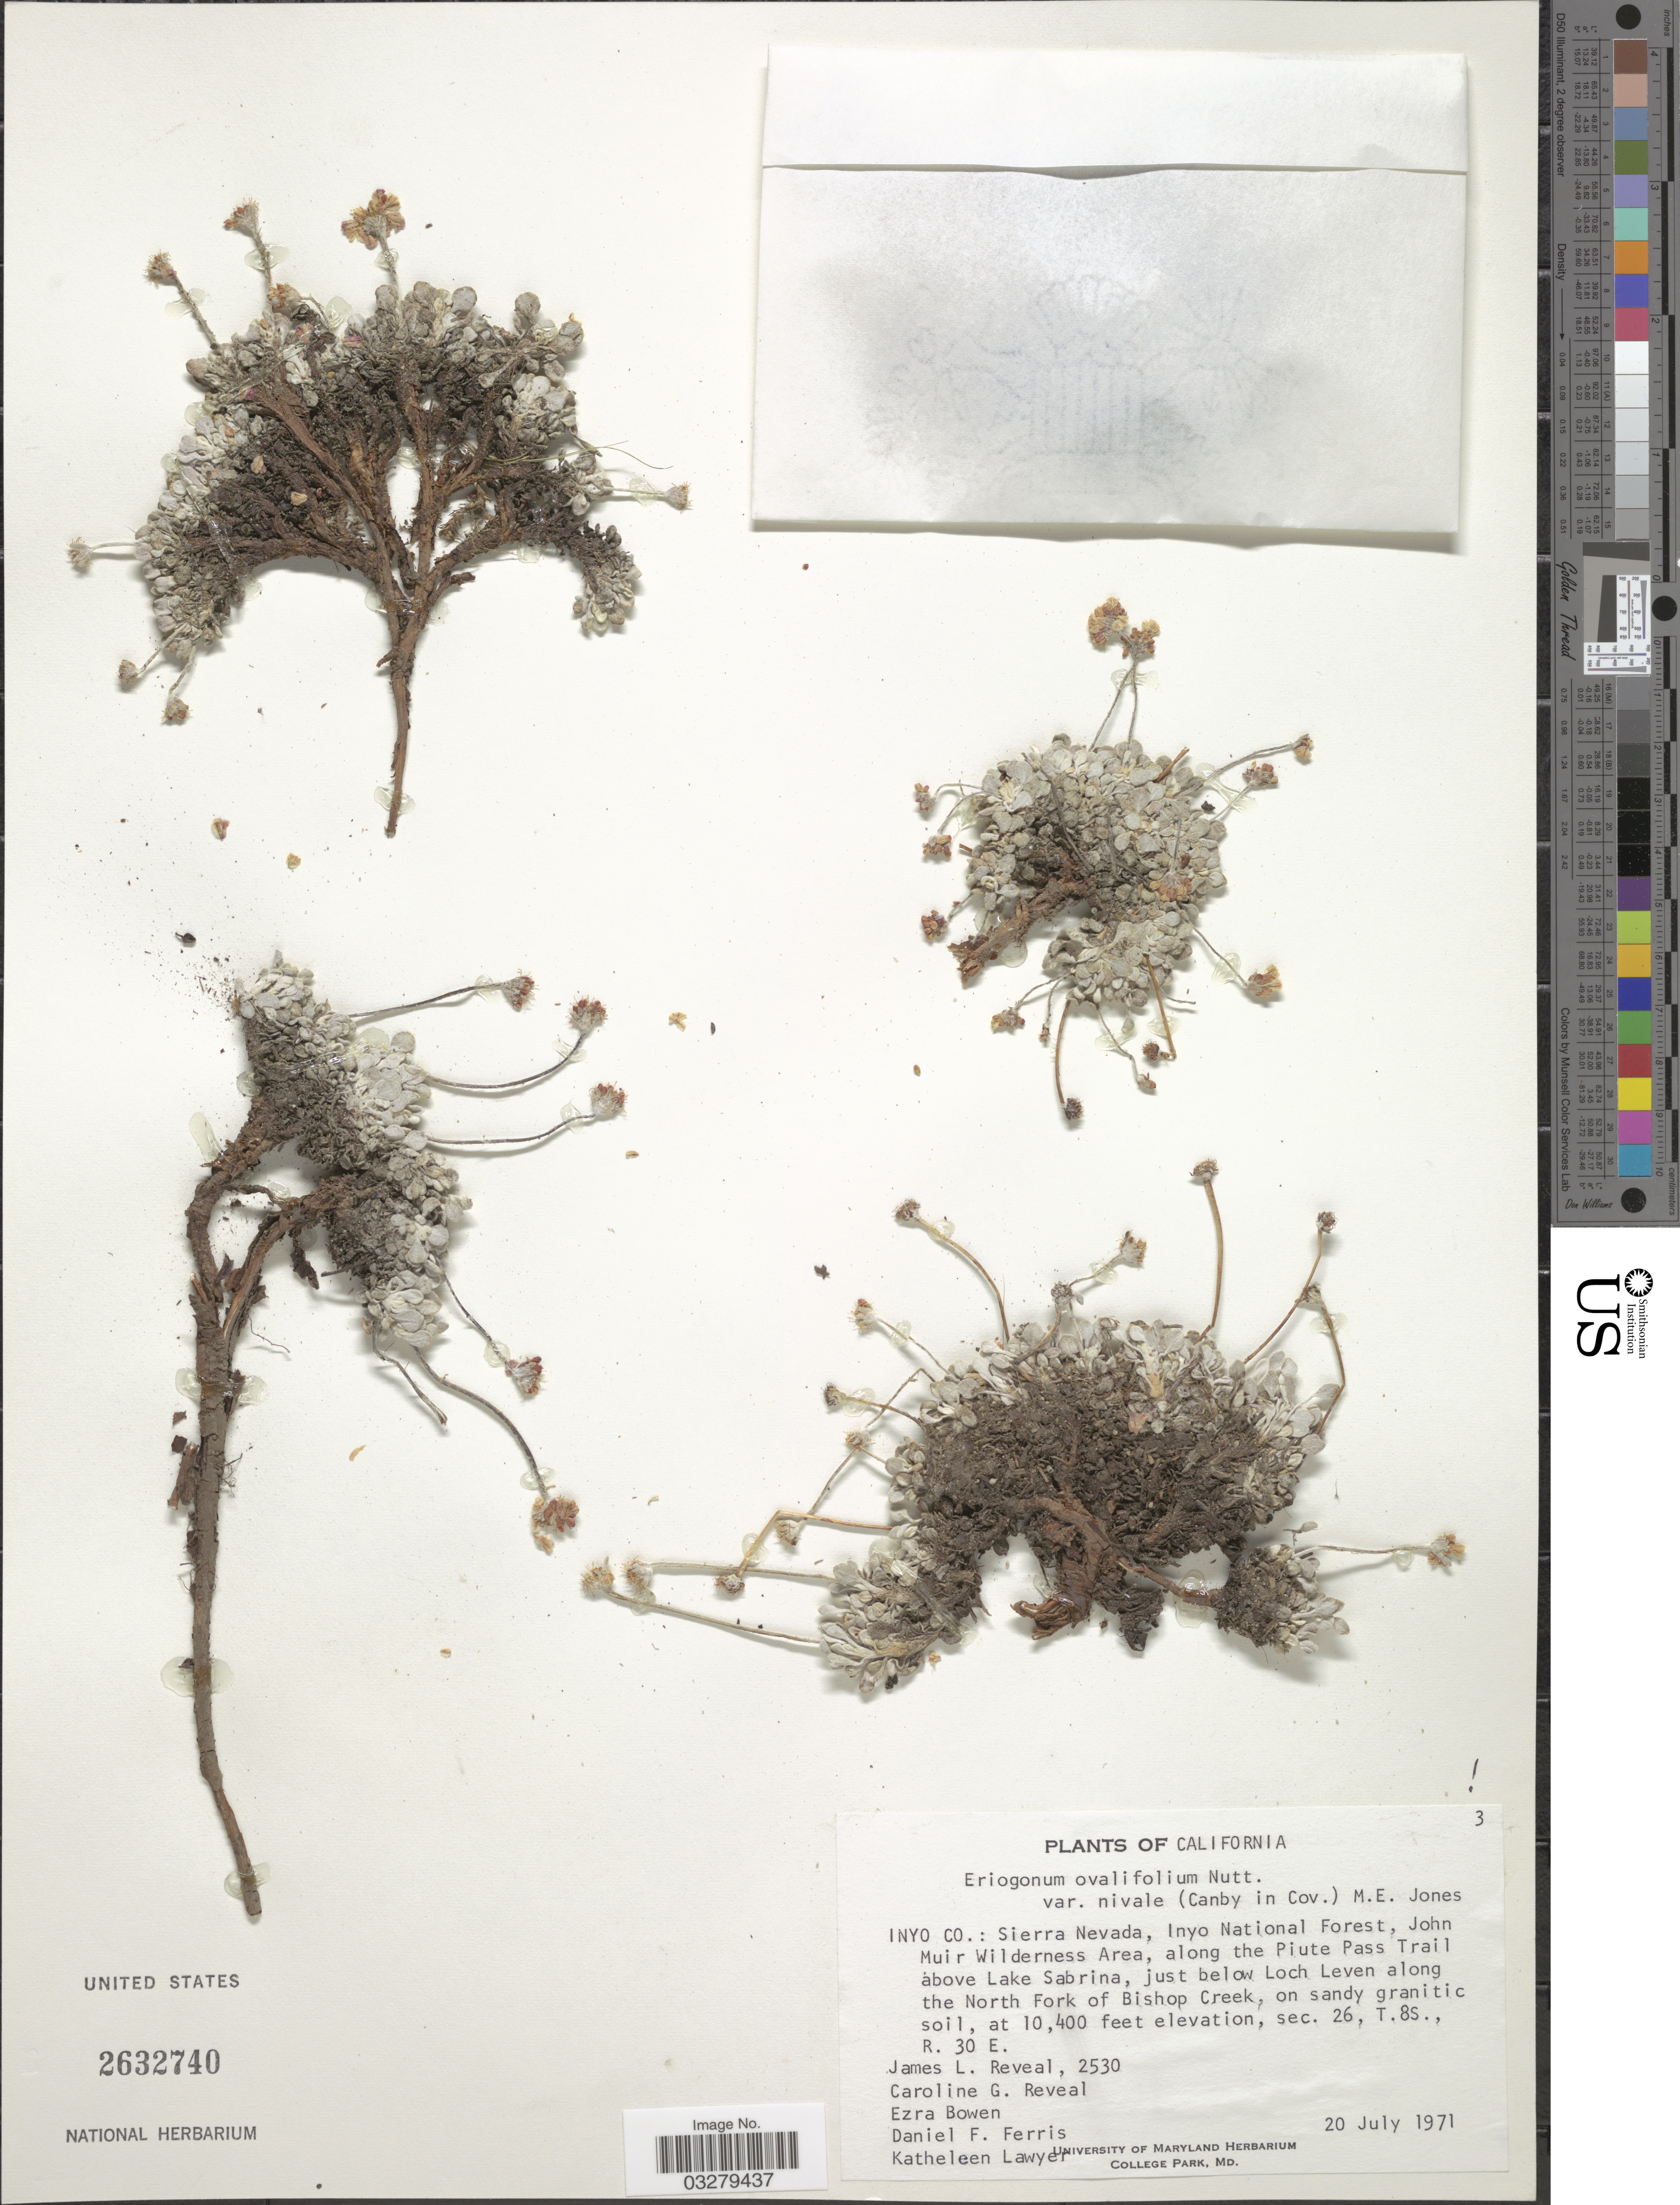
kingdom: Plantae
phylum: Tracheophyta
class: Magnoliopsida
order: Caryophyllales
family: Polygonaceae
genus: Eriogonum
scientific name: Eriogonum ovalifolium var. nivale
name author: (Canby ex Coville) M.E. Jones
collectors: J. L. Reveal, C. G. Reveal, E. Bowen, D. Ferris & K. Lawyer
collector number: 2530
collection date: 1971-07-20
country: United States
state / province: California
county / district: Inyo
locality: Inyo Co.: Sierra Nevada, Inyo National Forest, John Muir Wilderness Area, along the Piute Pass Trail above Lake Sabrina, just below Loch Leven along the North Fork of Bishop Creek, sec. 26, T.8S, R. 30E.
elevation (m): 3170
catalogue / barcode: US 2632740